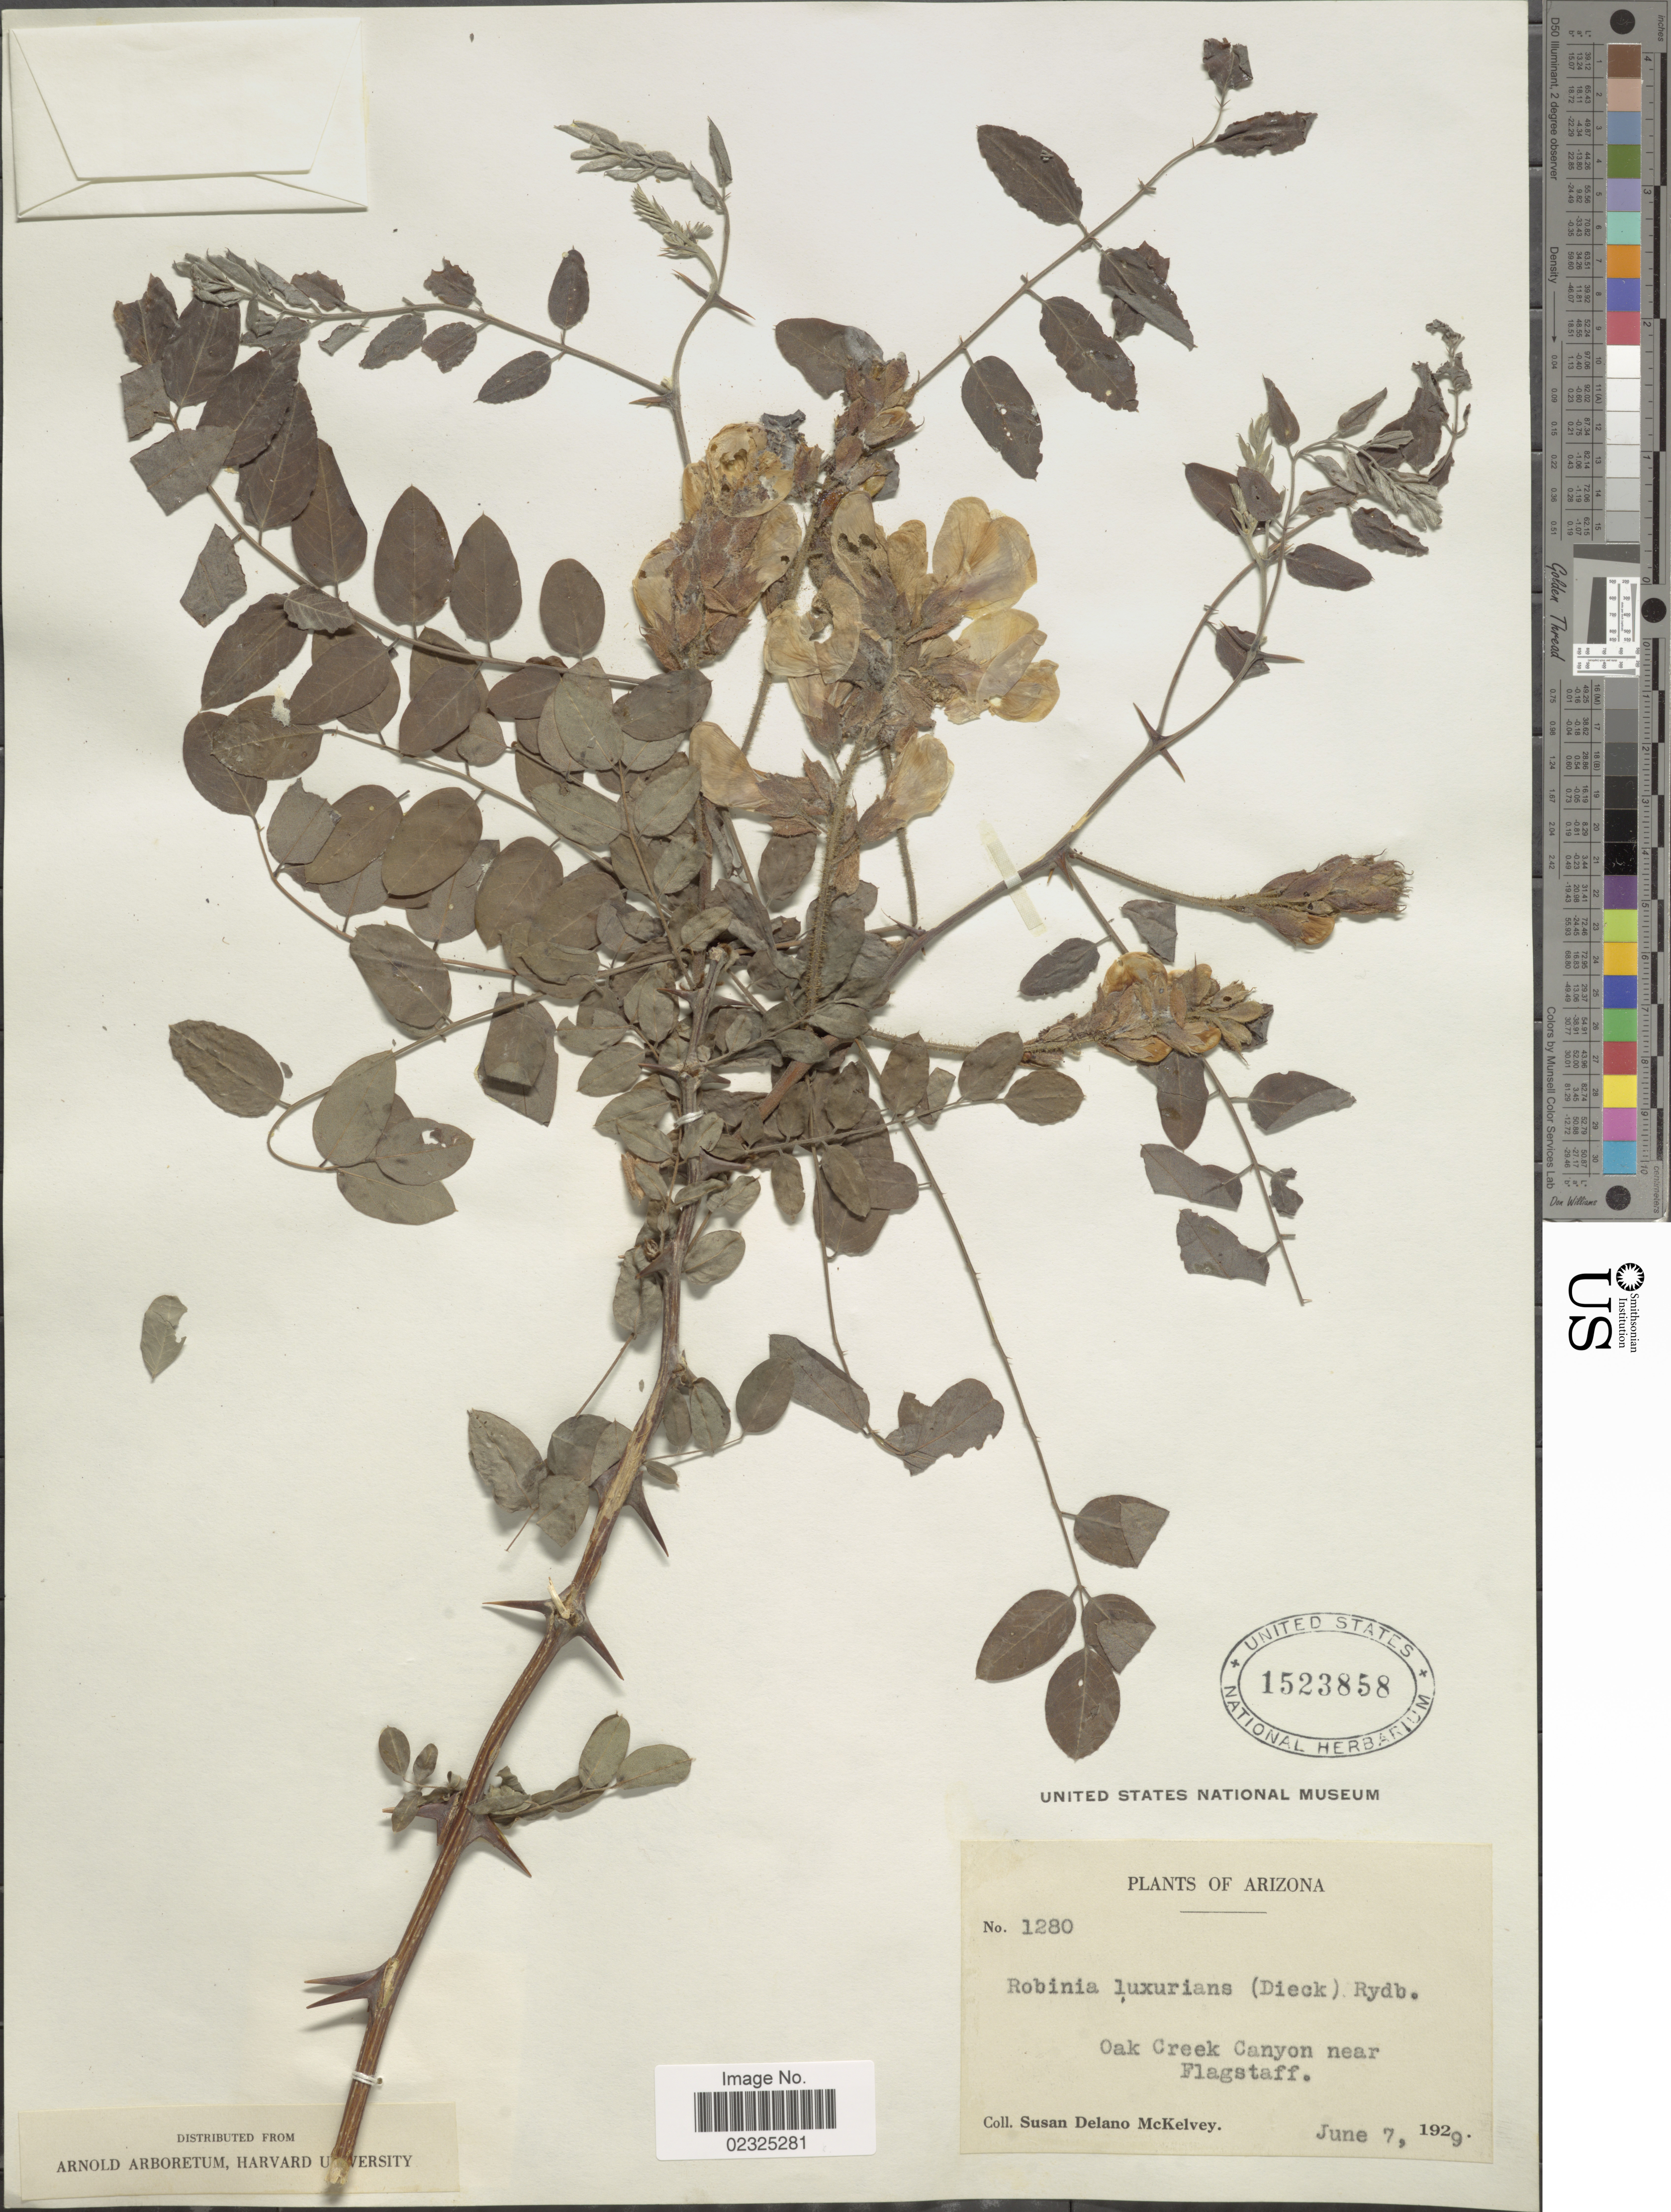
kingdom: Plantae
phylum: Tracheophyta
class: Magnoliopsida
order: Fabales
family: Fabaceae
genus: Robinia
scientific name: Robinia luxurians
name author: (Dieck) Rydb.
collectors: S. A. McKelvey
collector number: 1280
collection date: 1929-06-07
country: United States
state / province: Arizona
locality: Oak Creek Canyon near Flagstaff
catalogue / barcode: US 1523858